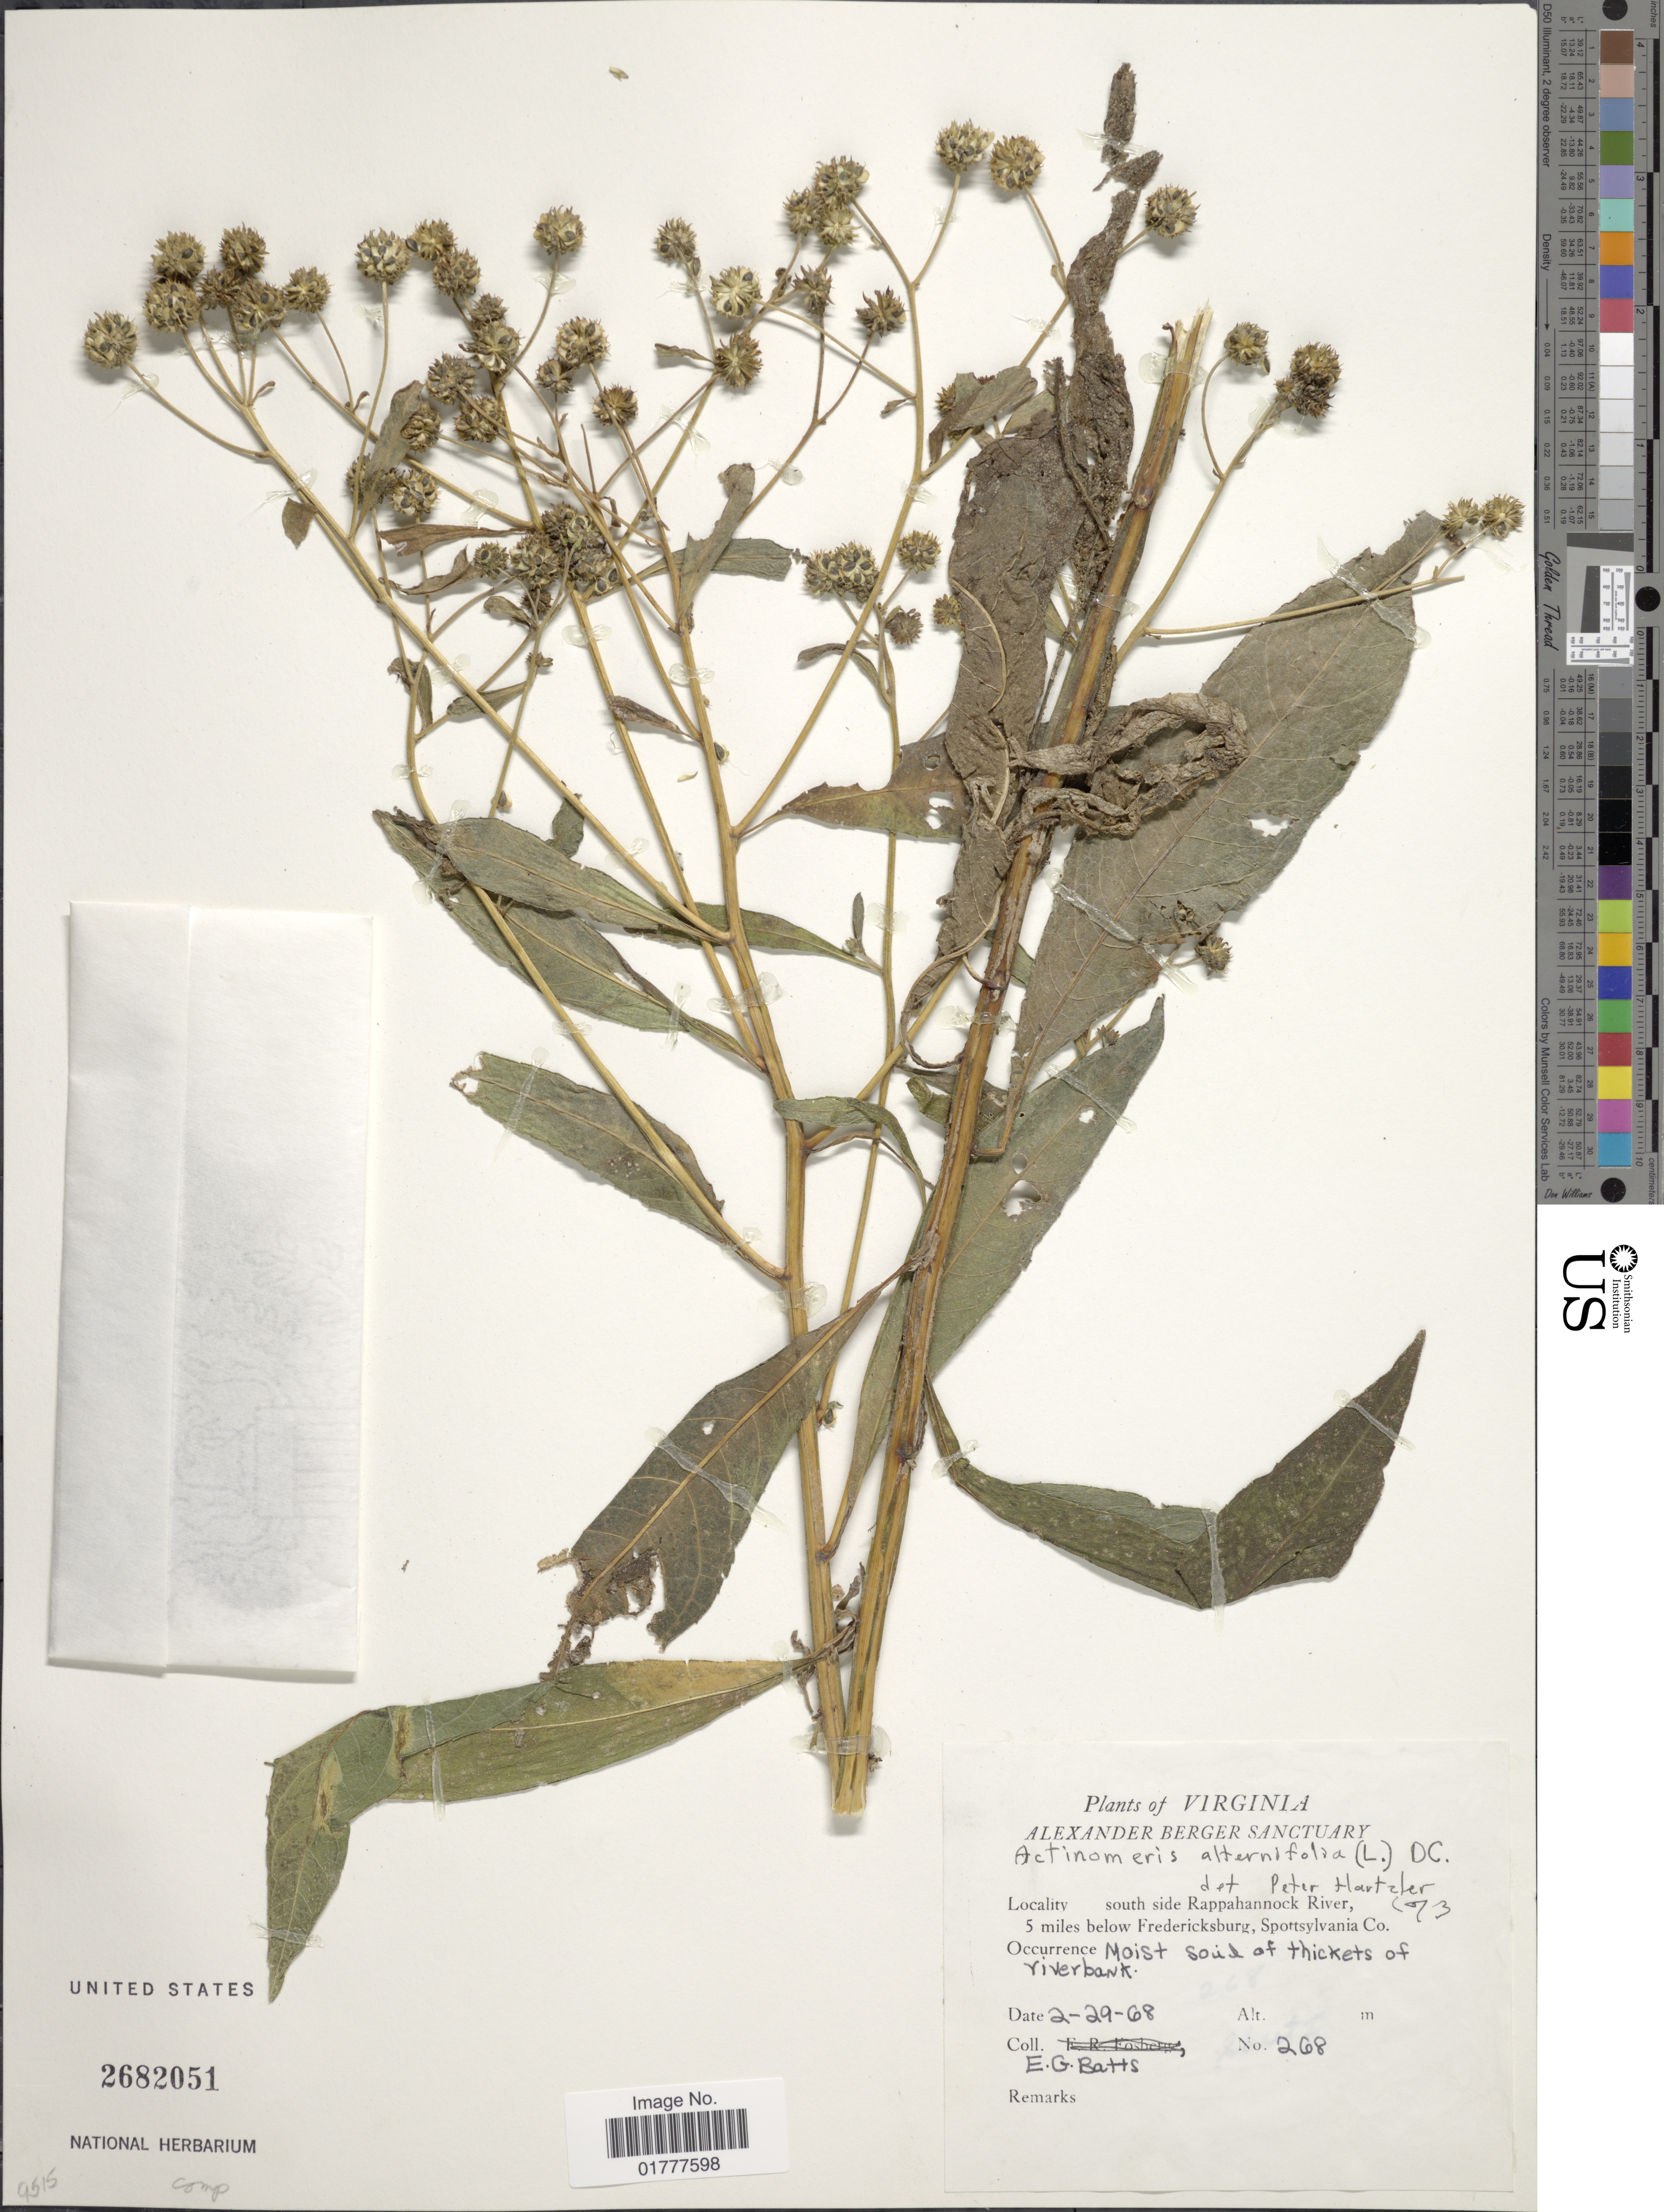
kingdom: Plantae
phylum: Tracheophyta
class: Magnoliopsida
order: Asterales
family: Asteraceae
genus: Actinomeris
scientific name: Actinomeris alternifolia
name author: (L.) DC.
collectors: E. Batts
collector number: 268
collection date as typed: Transcribed d/m/y: 29/2/68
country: United States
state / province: Virginia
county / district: Spotsylvania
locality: Alexander Berger Sanctuary. south side Rappahannock River, 5 miles below Fredericksburg.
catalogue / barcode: US 2682051